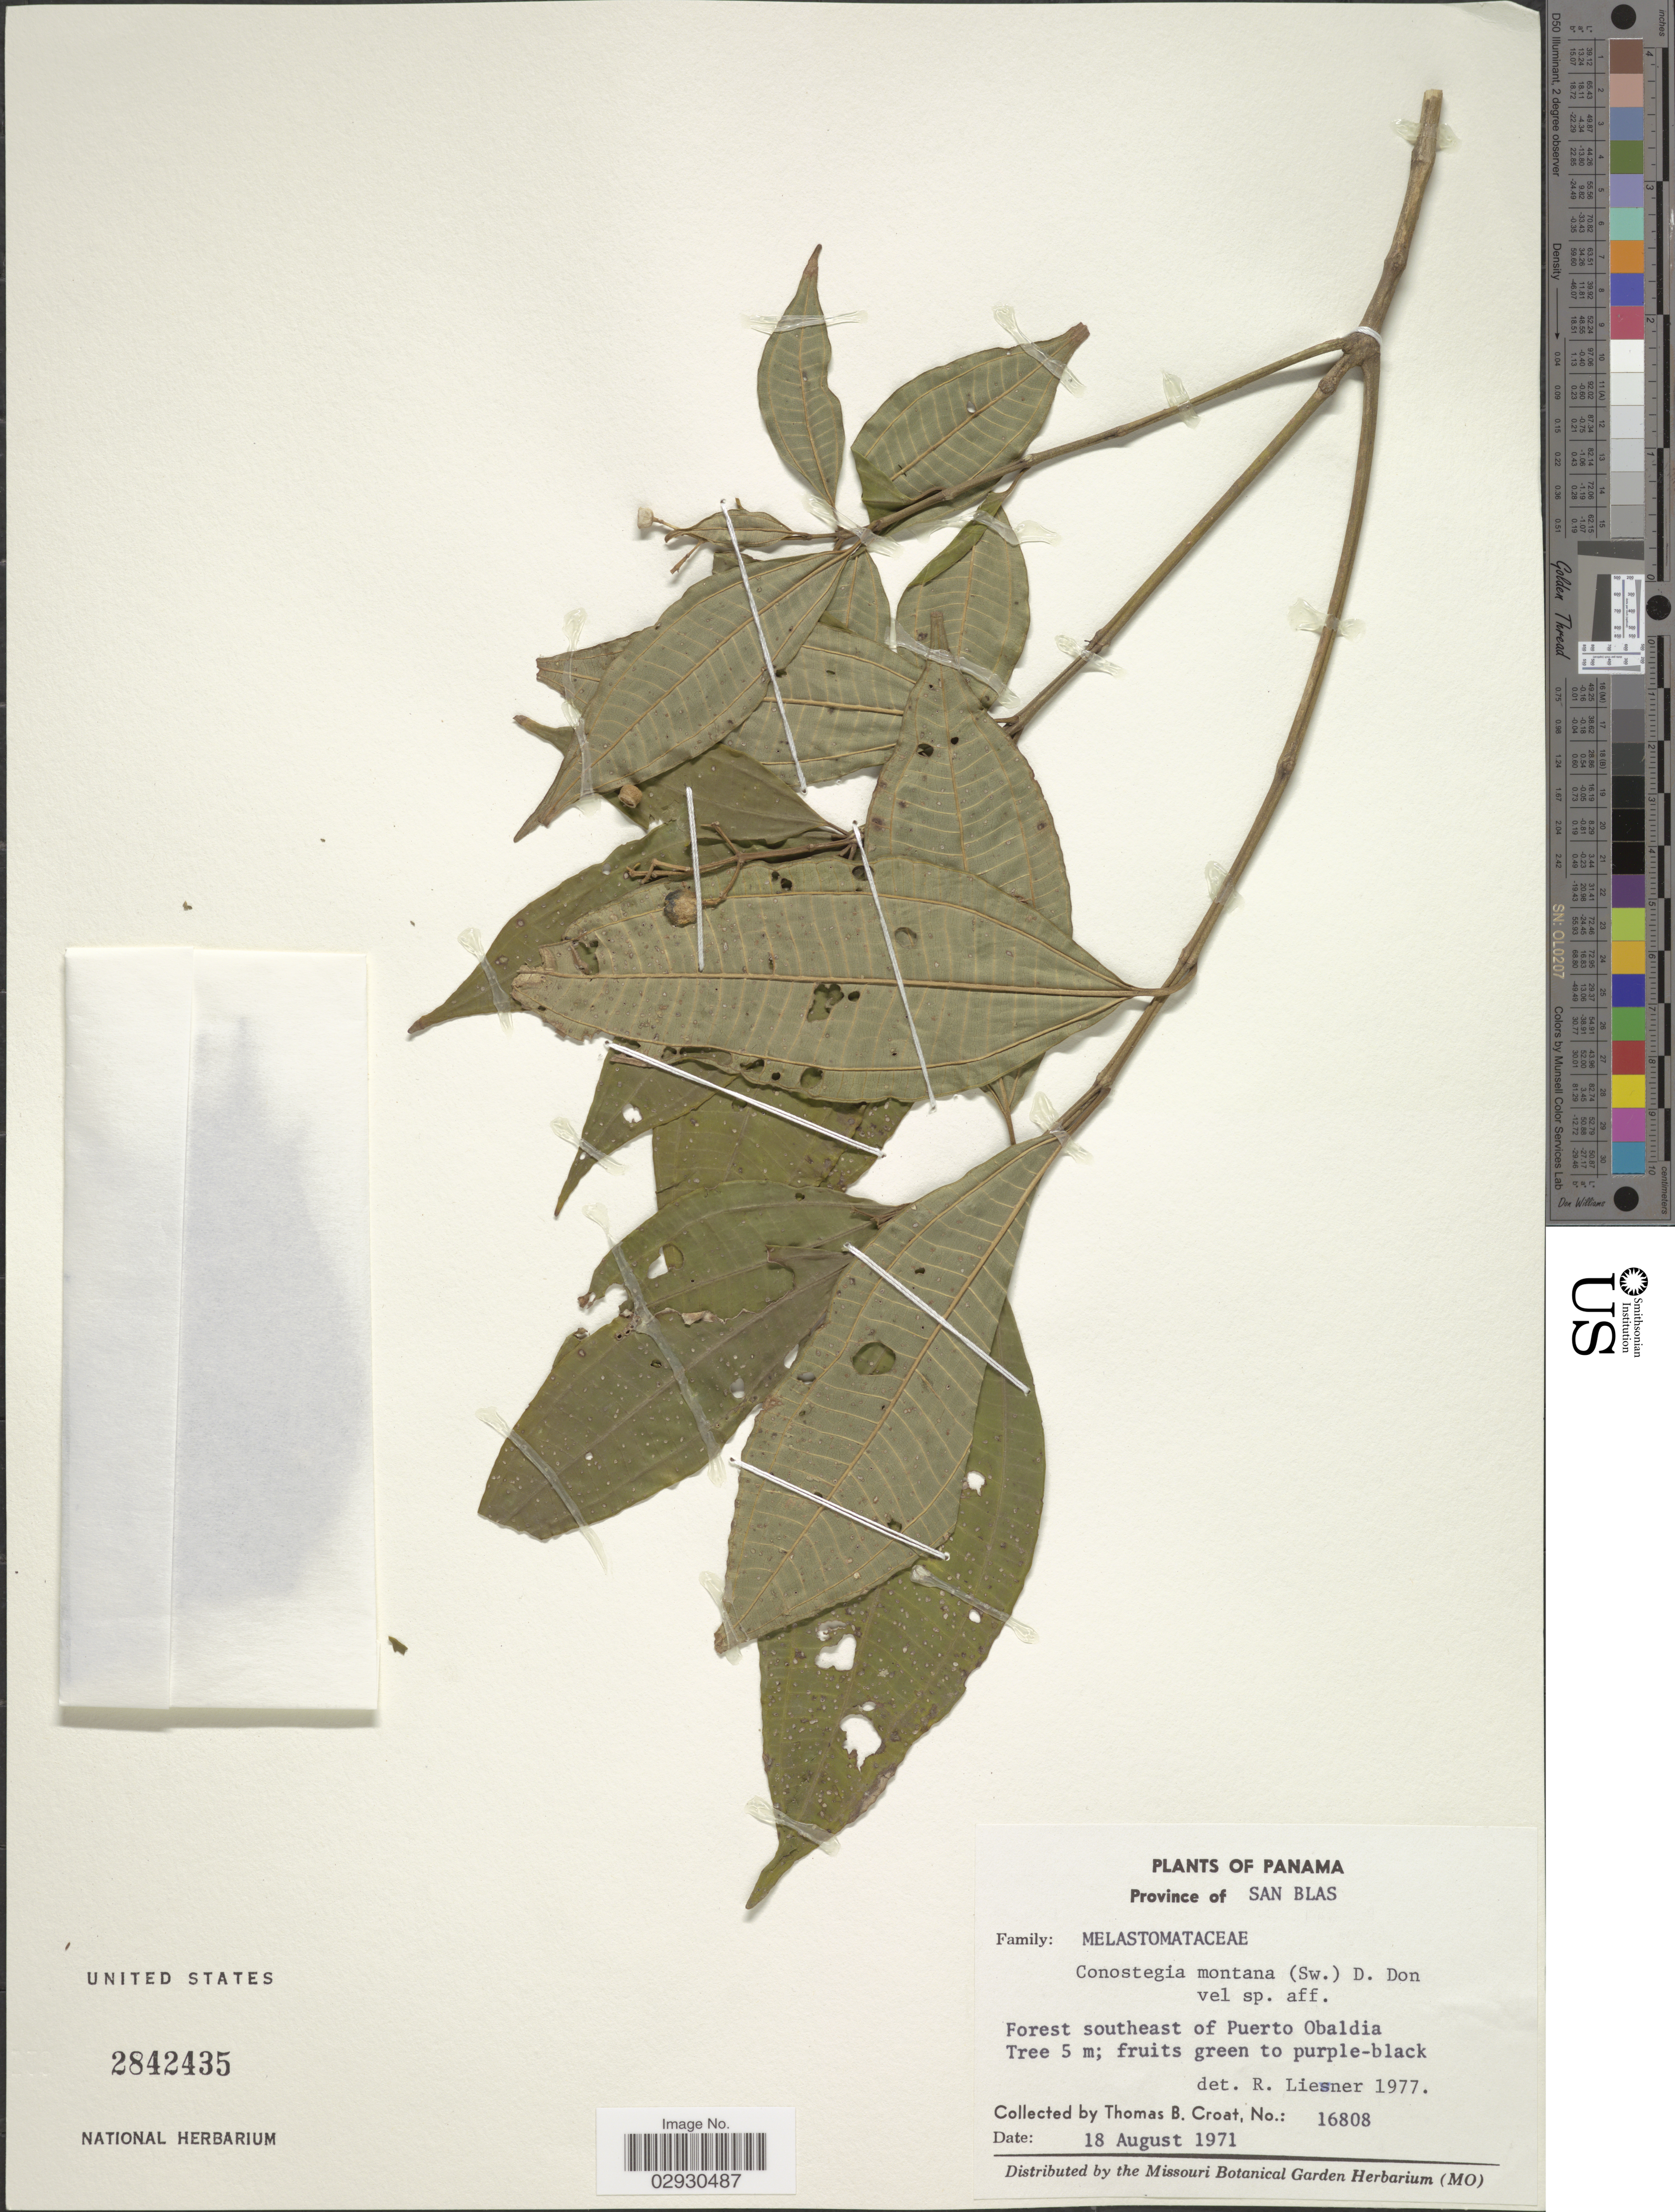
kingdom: Plantae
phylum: Tracheophyta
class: Magnoliopsida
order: Myrtales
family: Melastomataceae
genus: Conostegia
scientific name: Conostegia montana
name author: (Sw.) D. Don ex DC.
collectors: T. B. Croat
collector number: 16808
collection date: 1971-08-18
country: Panama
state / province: Kuna Yala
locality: Province of San Blas, Forest southeast of Puerto Obaldia.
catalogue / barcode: US 2842435